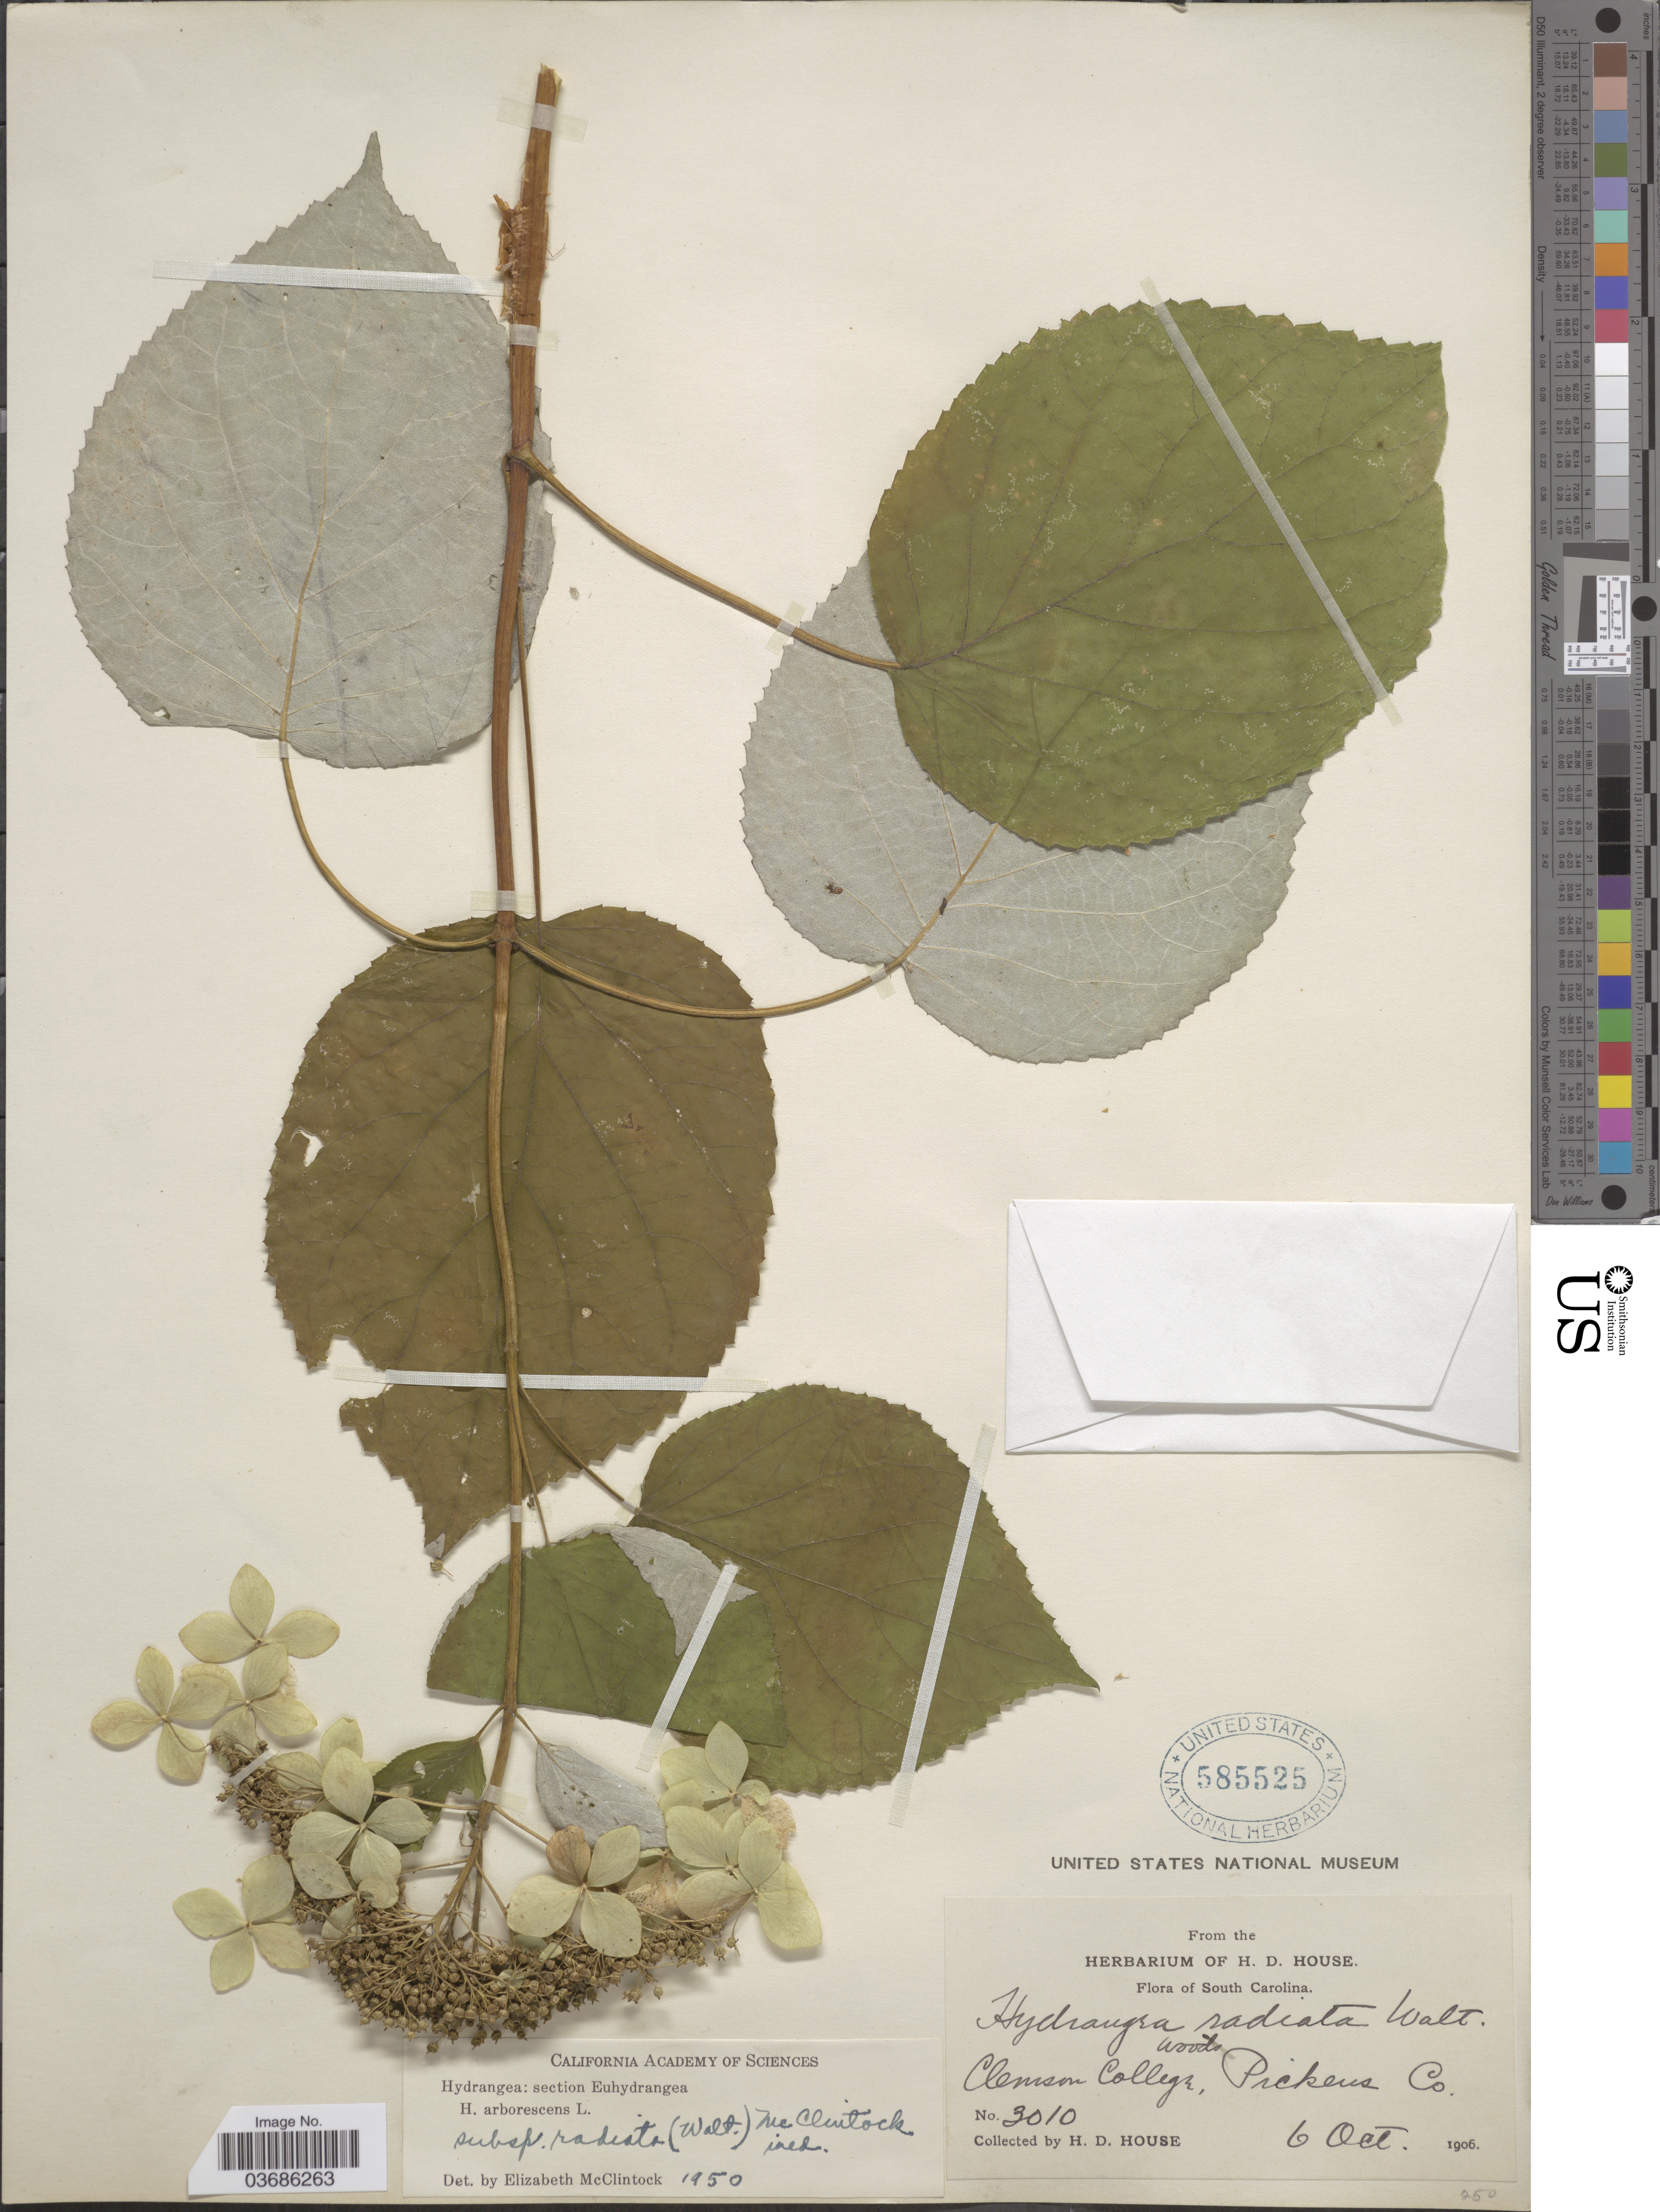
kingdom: Plantae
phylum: Tracheophyta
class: Magnoliopsida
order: Cornales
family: Hydrangeaceae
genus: Hydrangea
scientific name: Hydrangea arborescens subsp. radiata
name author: (Walter) E. M. McClint.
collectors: H. D. House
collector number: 3010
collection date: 1906-10-06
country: United States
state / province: South Carolina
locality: Clemson College, Pickens Co.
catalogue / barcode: US 585525